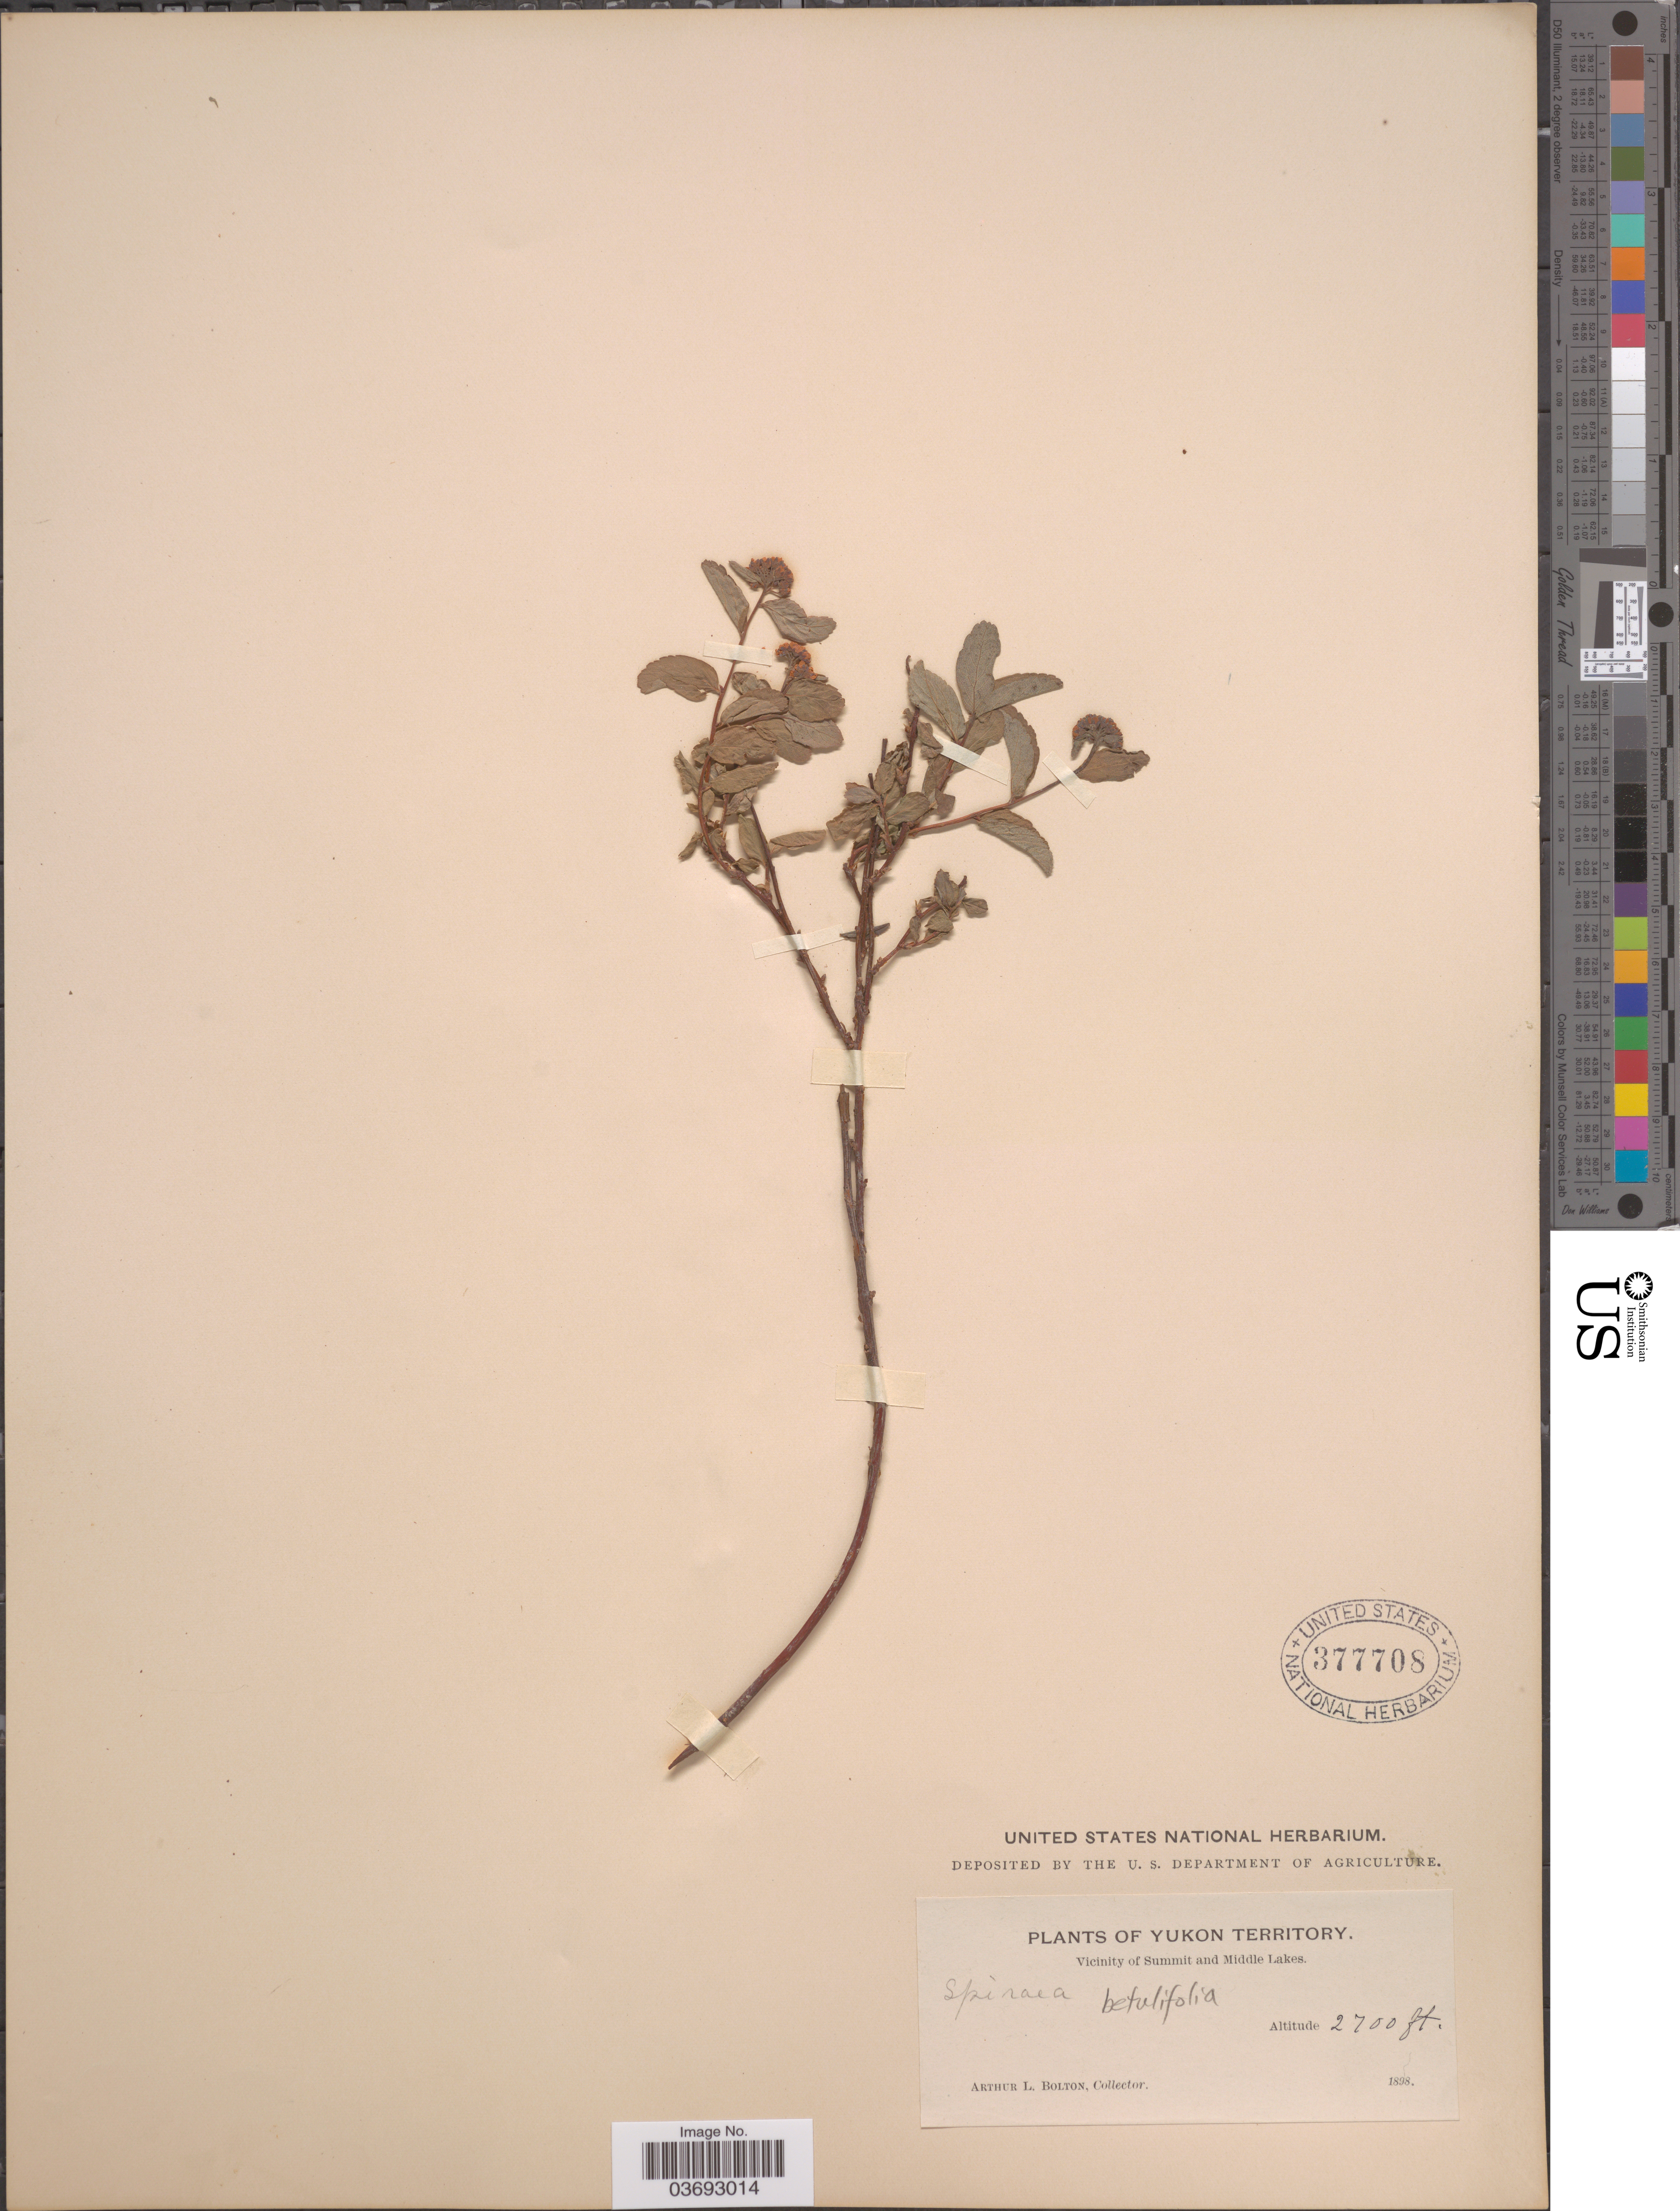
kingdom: Plantae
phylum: Tracheophyta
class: Magnoliopsida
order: Rosales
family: Rosaceae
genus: Spiraea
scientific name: Spiraea stevenii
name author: (C.K. Schneid.) Rydb.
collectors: A. Bolton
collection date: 1898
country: Canada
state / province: Yukon Territory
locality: Vicinity of Summit and Middle Lakes.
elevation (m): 823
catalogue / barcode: US 377708